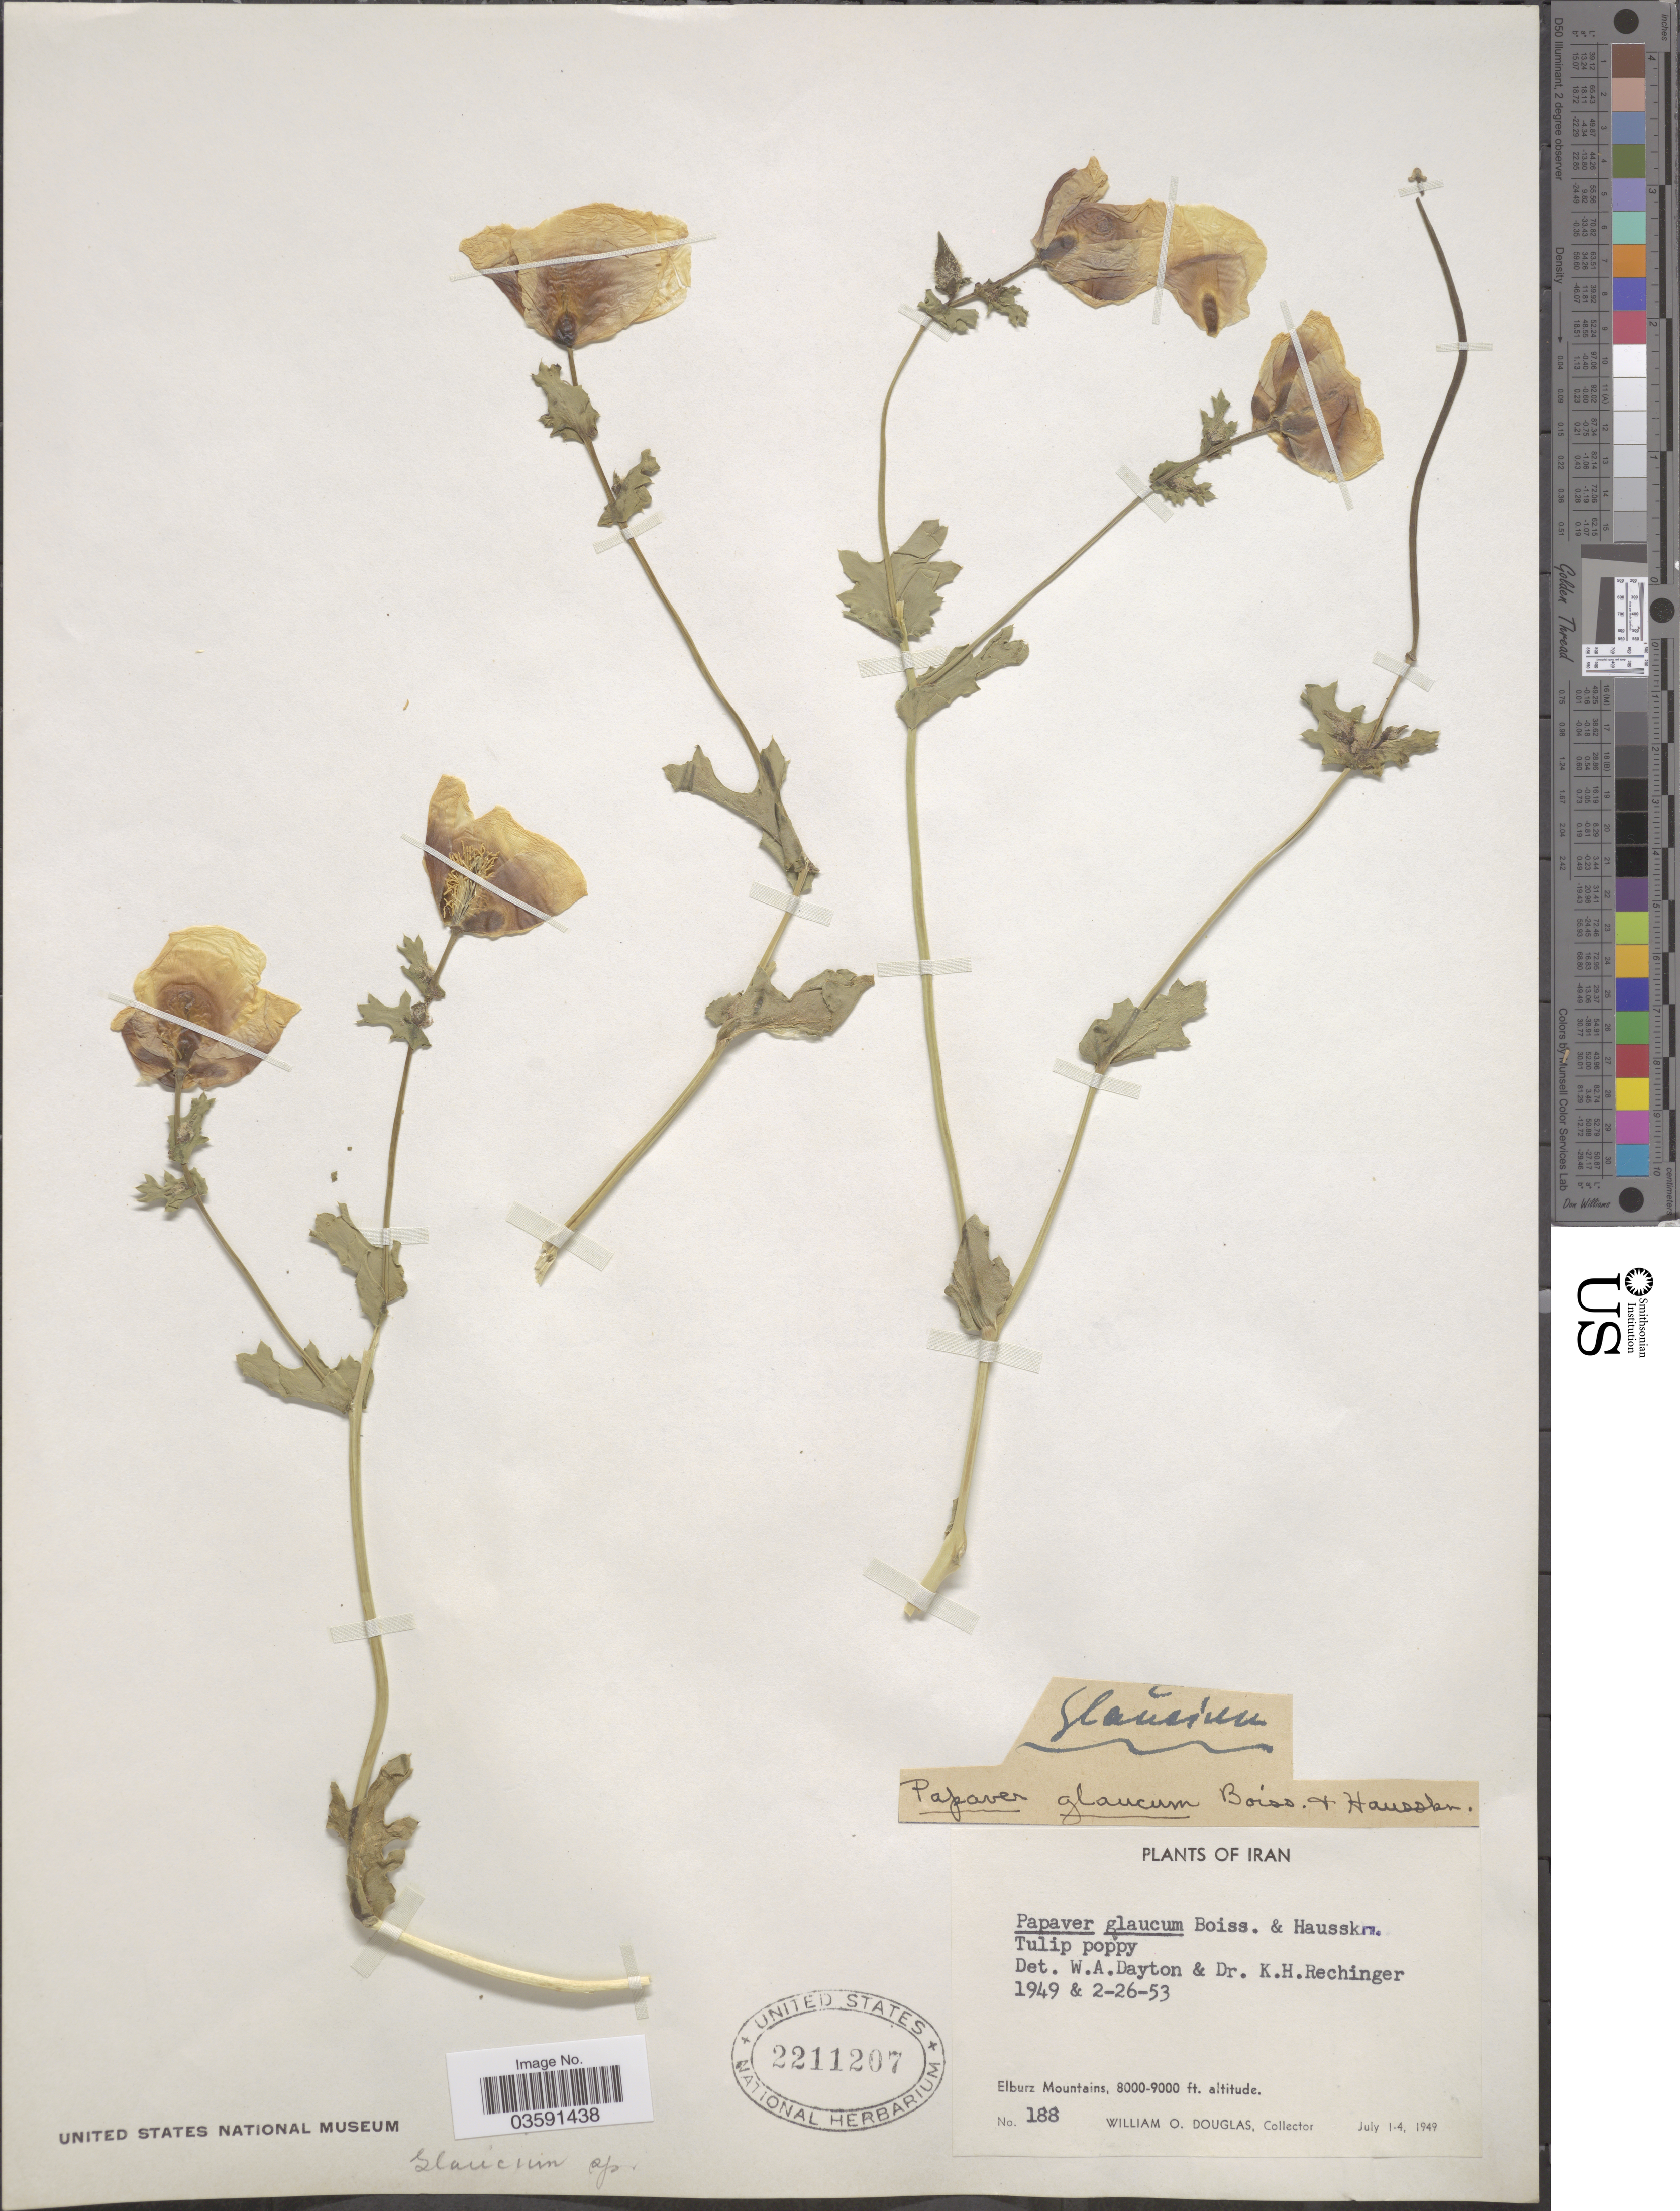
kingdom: Plantae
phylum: Tracheophyta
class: Magnoliopsida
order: Ranunculales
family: Papaveraceae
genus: Glaucium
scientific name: Glaucium sp.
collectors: W. Douglas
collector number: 188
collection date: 1949-07-01/1949-07-04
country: Iran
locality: Elburz Mountains.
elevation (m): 2438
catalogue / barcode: US 2211207